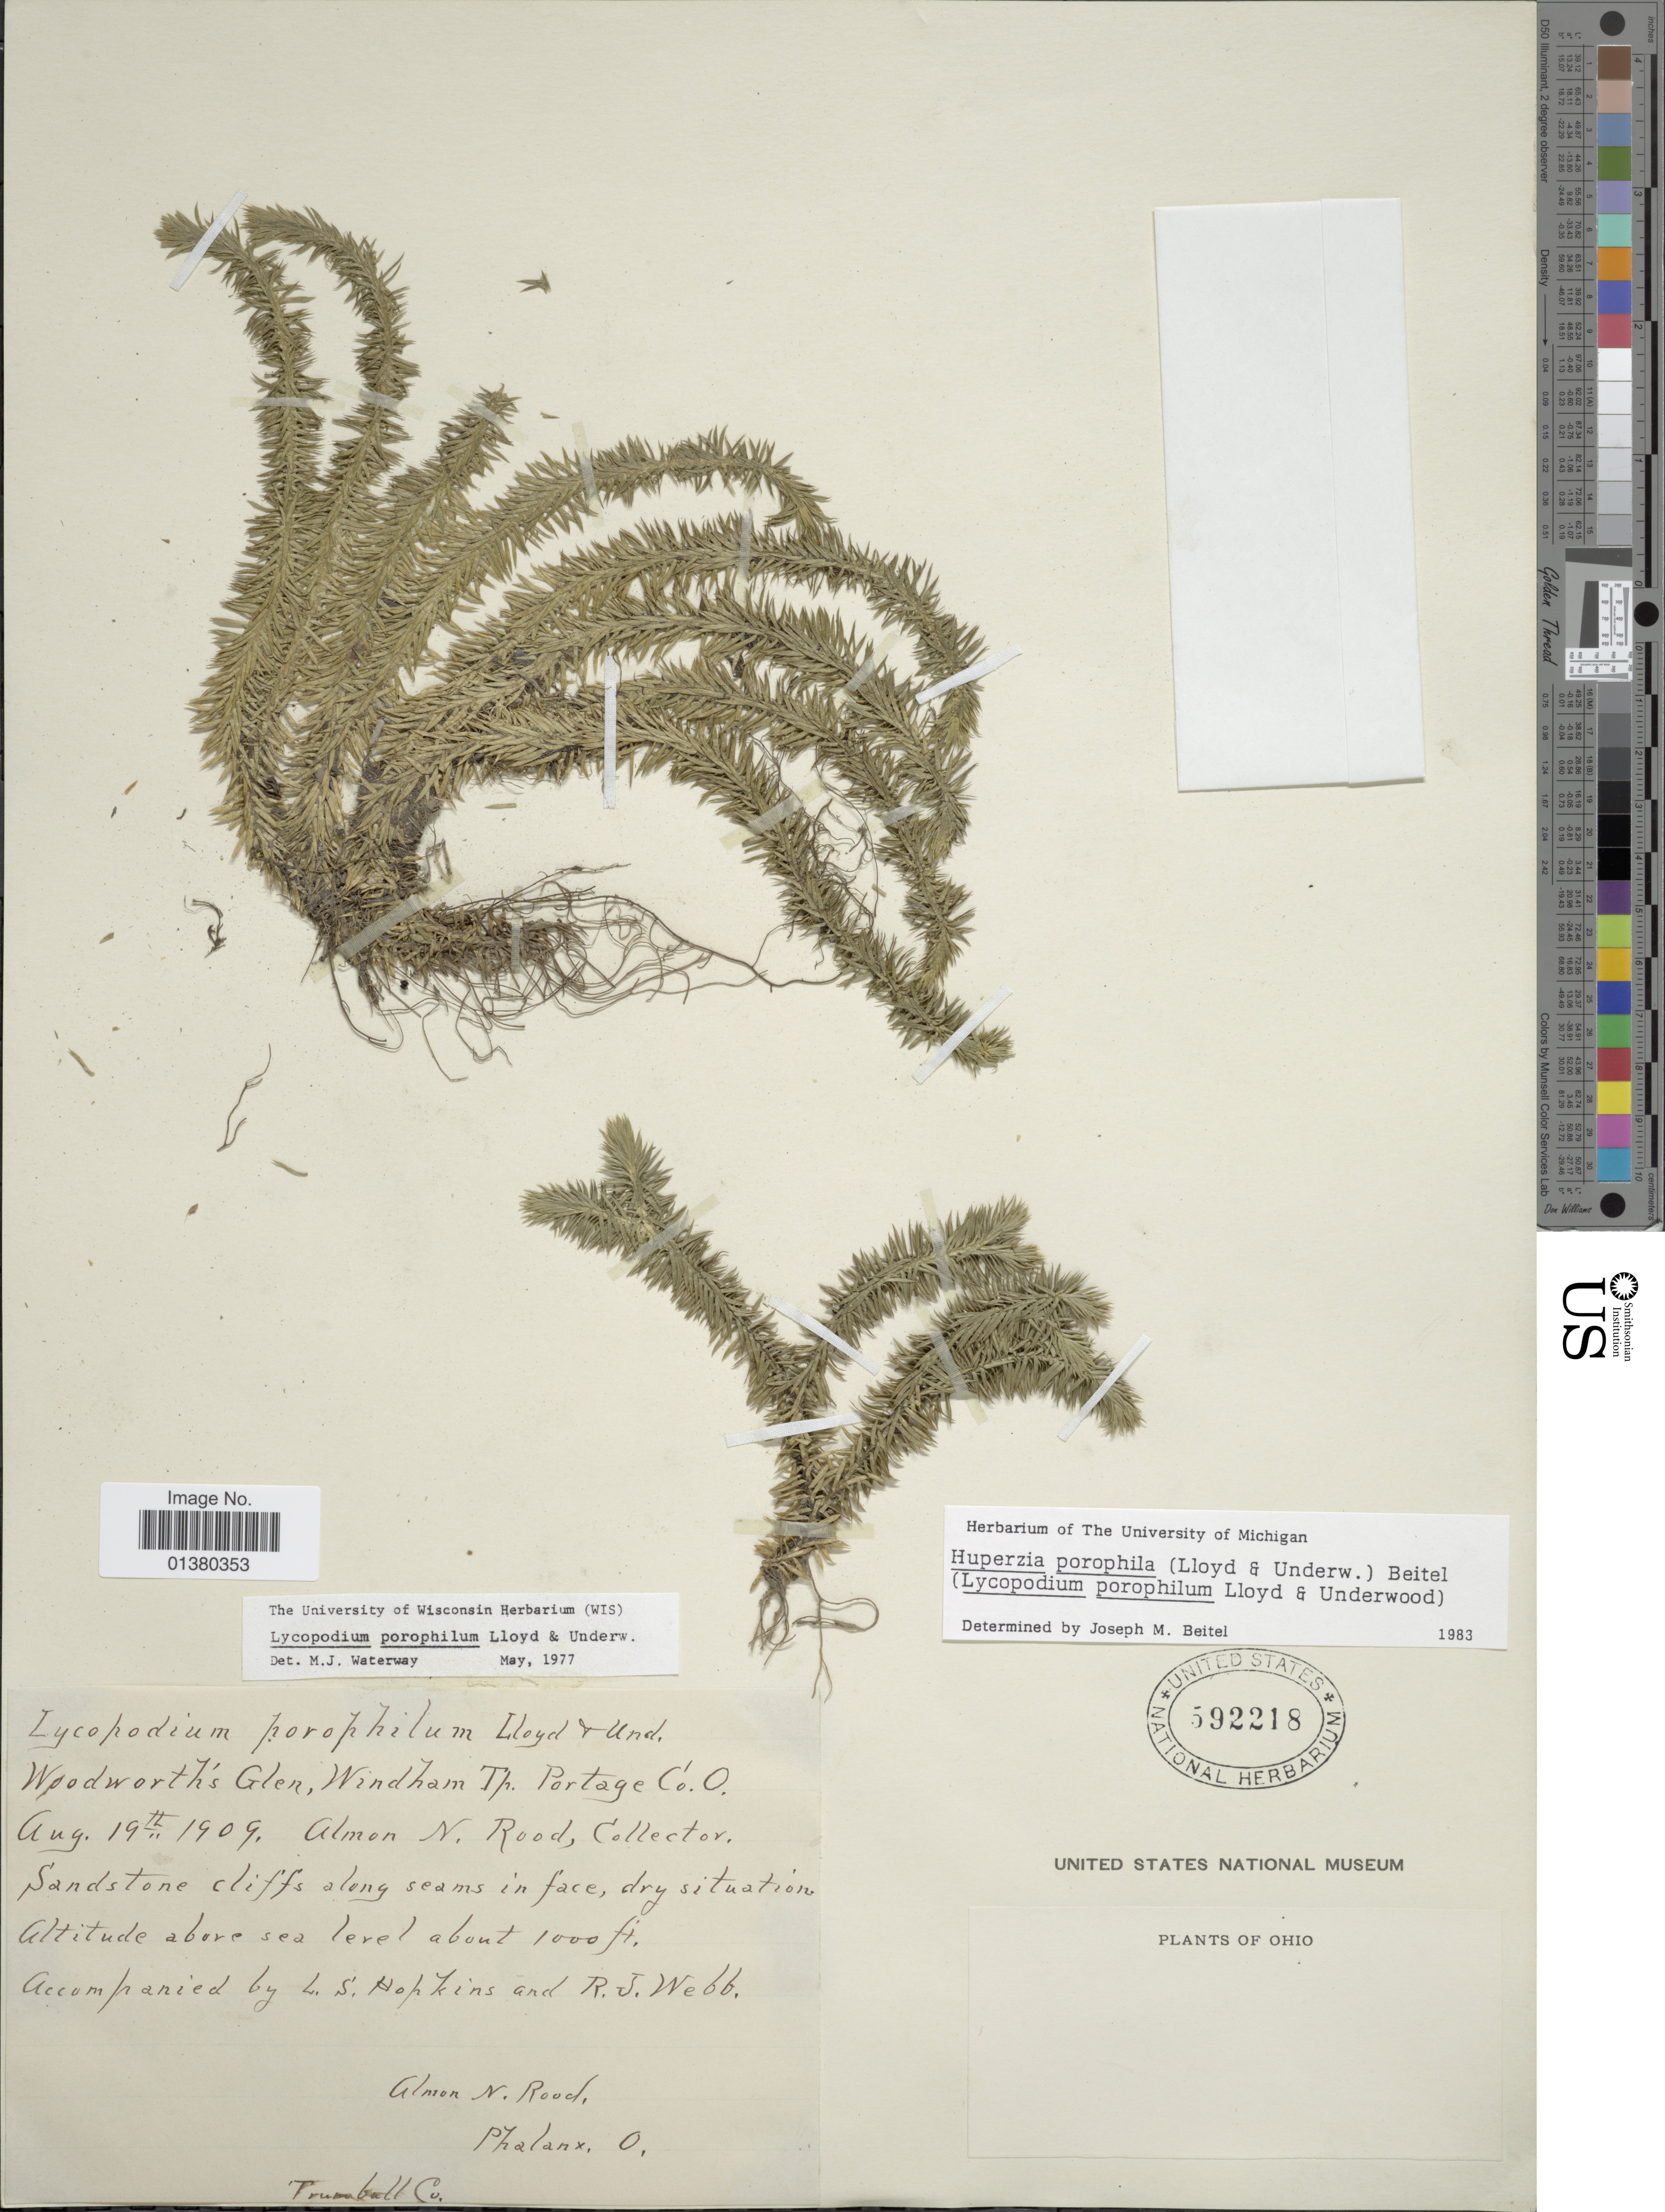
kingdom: Plantae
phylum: Tracheophyta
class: Lycopodiopsida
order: Lycopodiales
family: Lycopodiaceae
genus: Huperzia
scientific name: Huperzia porophila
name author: (F.E. Lloyd & Underw.) Holub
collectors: A. Rood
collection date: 1909-08-19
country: United States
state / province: Ohio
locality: Woodworth's Glen, Windham Th Portage Co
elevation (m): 305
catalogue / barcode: US 592218